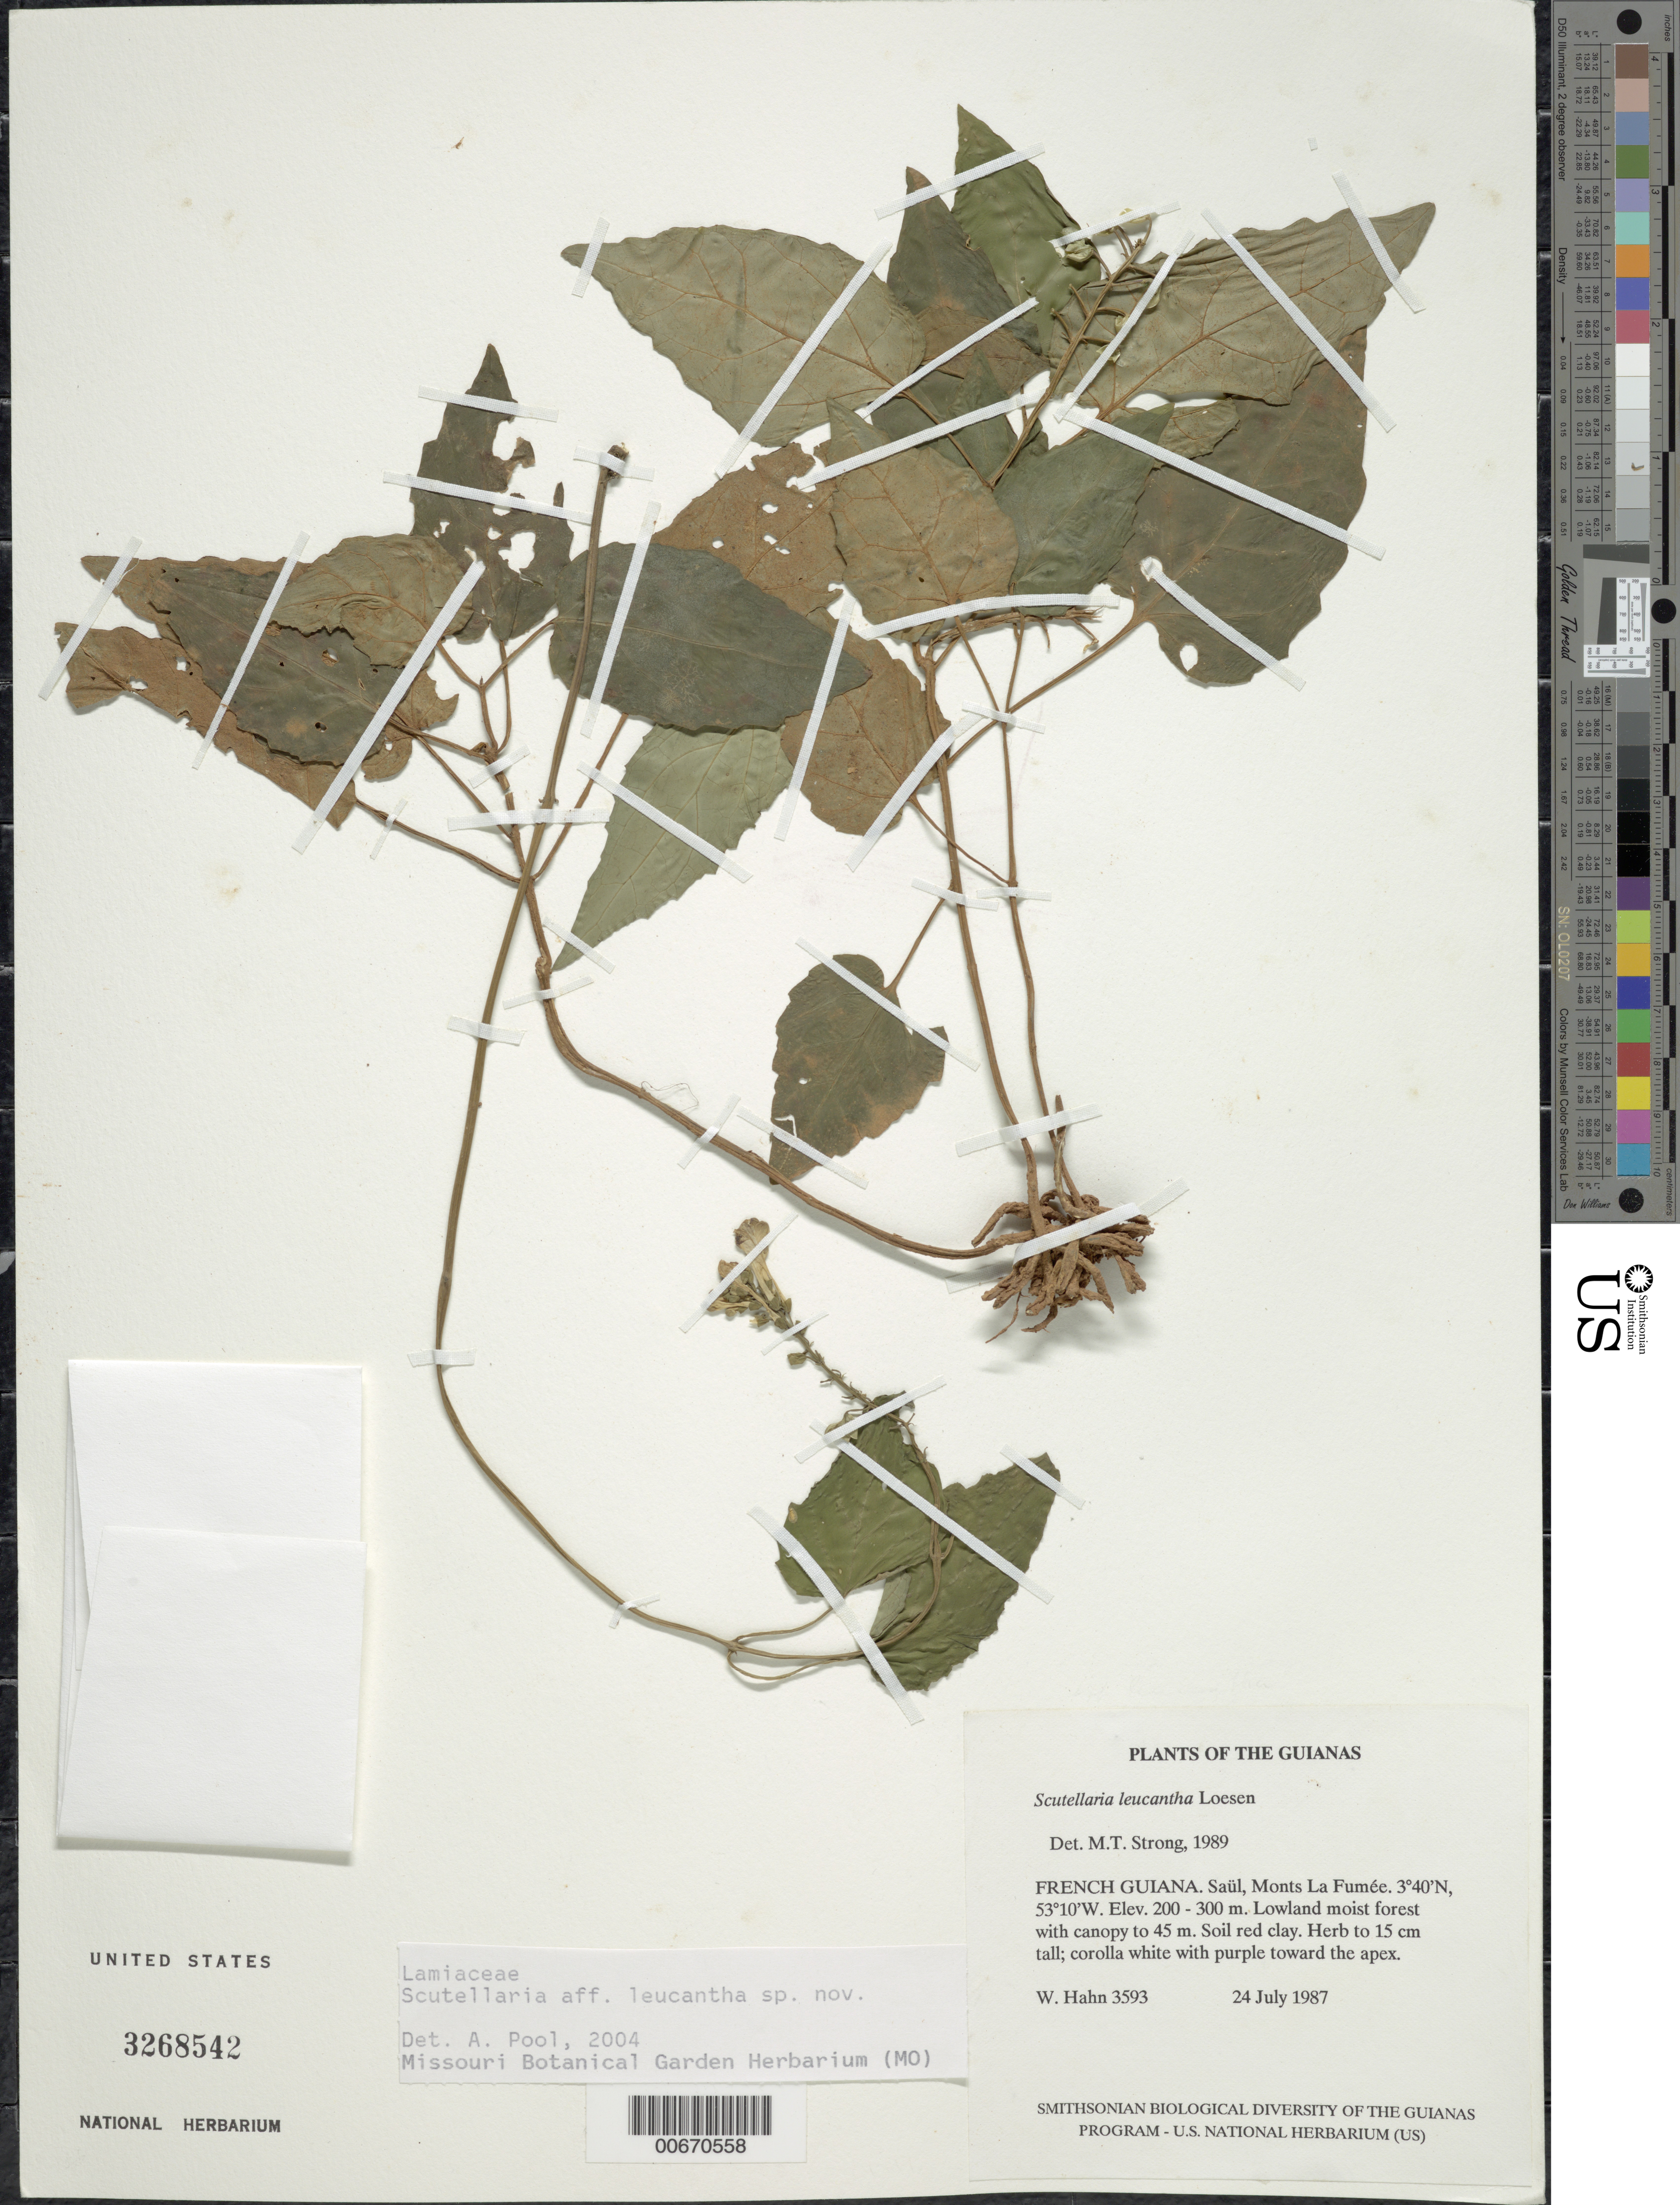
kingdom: Plantae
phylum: Tracheophyta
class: Magnoliopsida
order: Lamiales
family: Lamiaceae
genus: Scutellaria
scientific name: Scutellaria leucantha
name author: Loes.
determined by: Strong, M. T., (US), Smithsonian Institution - National Museum of Natural History (UNITED STATES)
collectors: W. Hahn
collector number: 3593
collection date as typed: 24 July 1987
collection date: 1987-07-24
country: French Guiana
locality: Saül, Monts La Fumée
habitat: Lowland moist forest with canopy to 45 m. Soil red clay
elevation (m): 200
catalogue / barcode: US 3268542